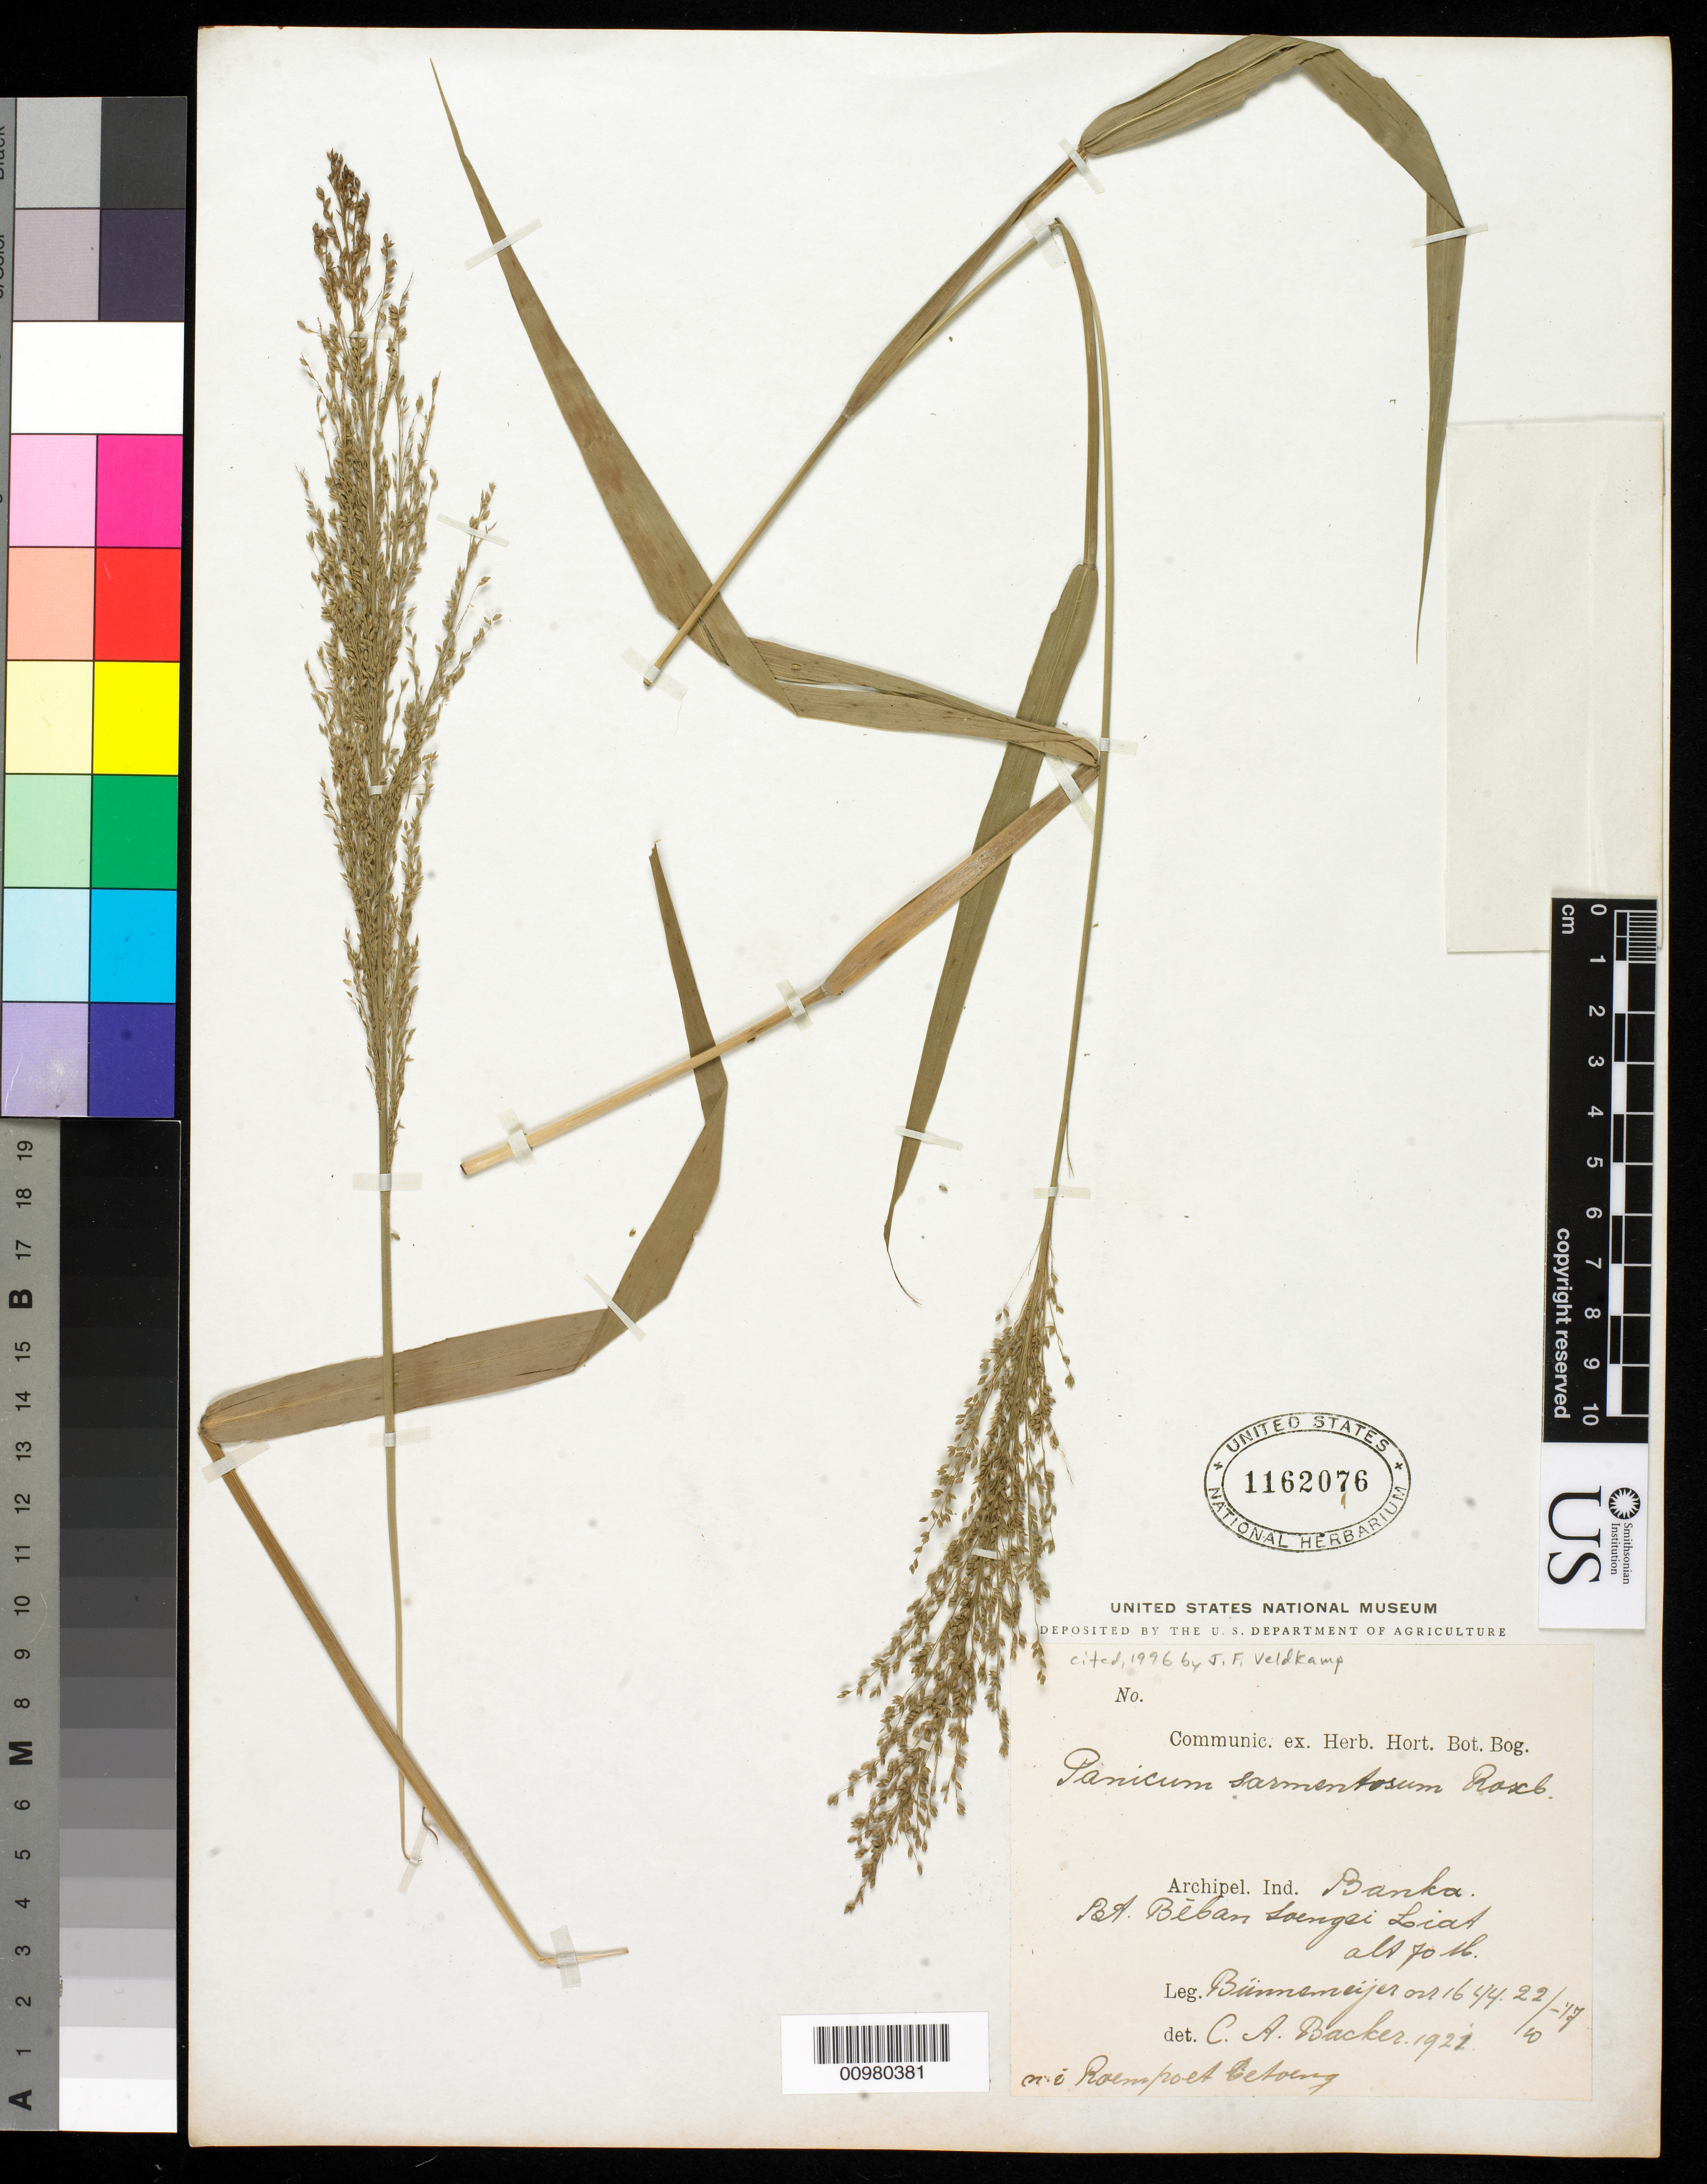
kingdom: Plantae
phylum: Tracheophyta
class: Liliopsida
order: Poales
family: Poaceae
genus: Panicum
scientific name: Panicum sarmentosum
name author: Roxb.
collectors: Bunnemeyer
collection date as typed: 22 Oct 1917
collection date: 1917-10-22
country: Indonesia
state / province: Sumatra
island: Island Unknown or uncertain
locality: Indonesian archipelago. Banka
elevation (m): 70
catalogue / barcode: US 1162076